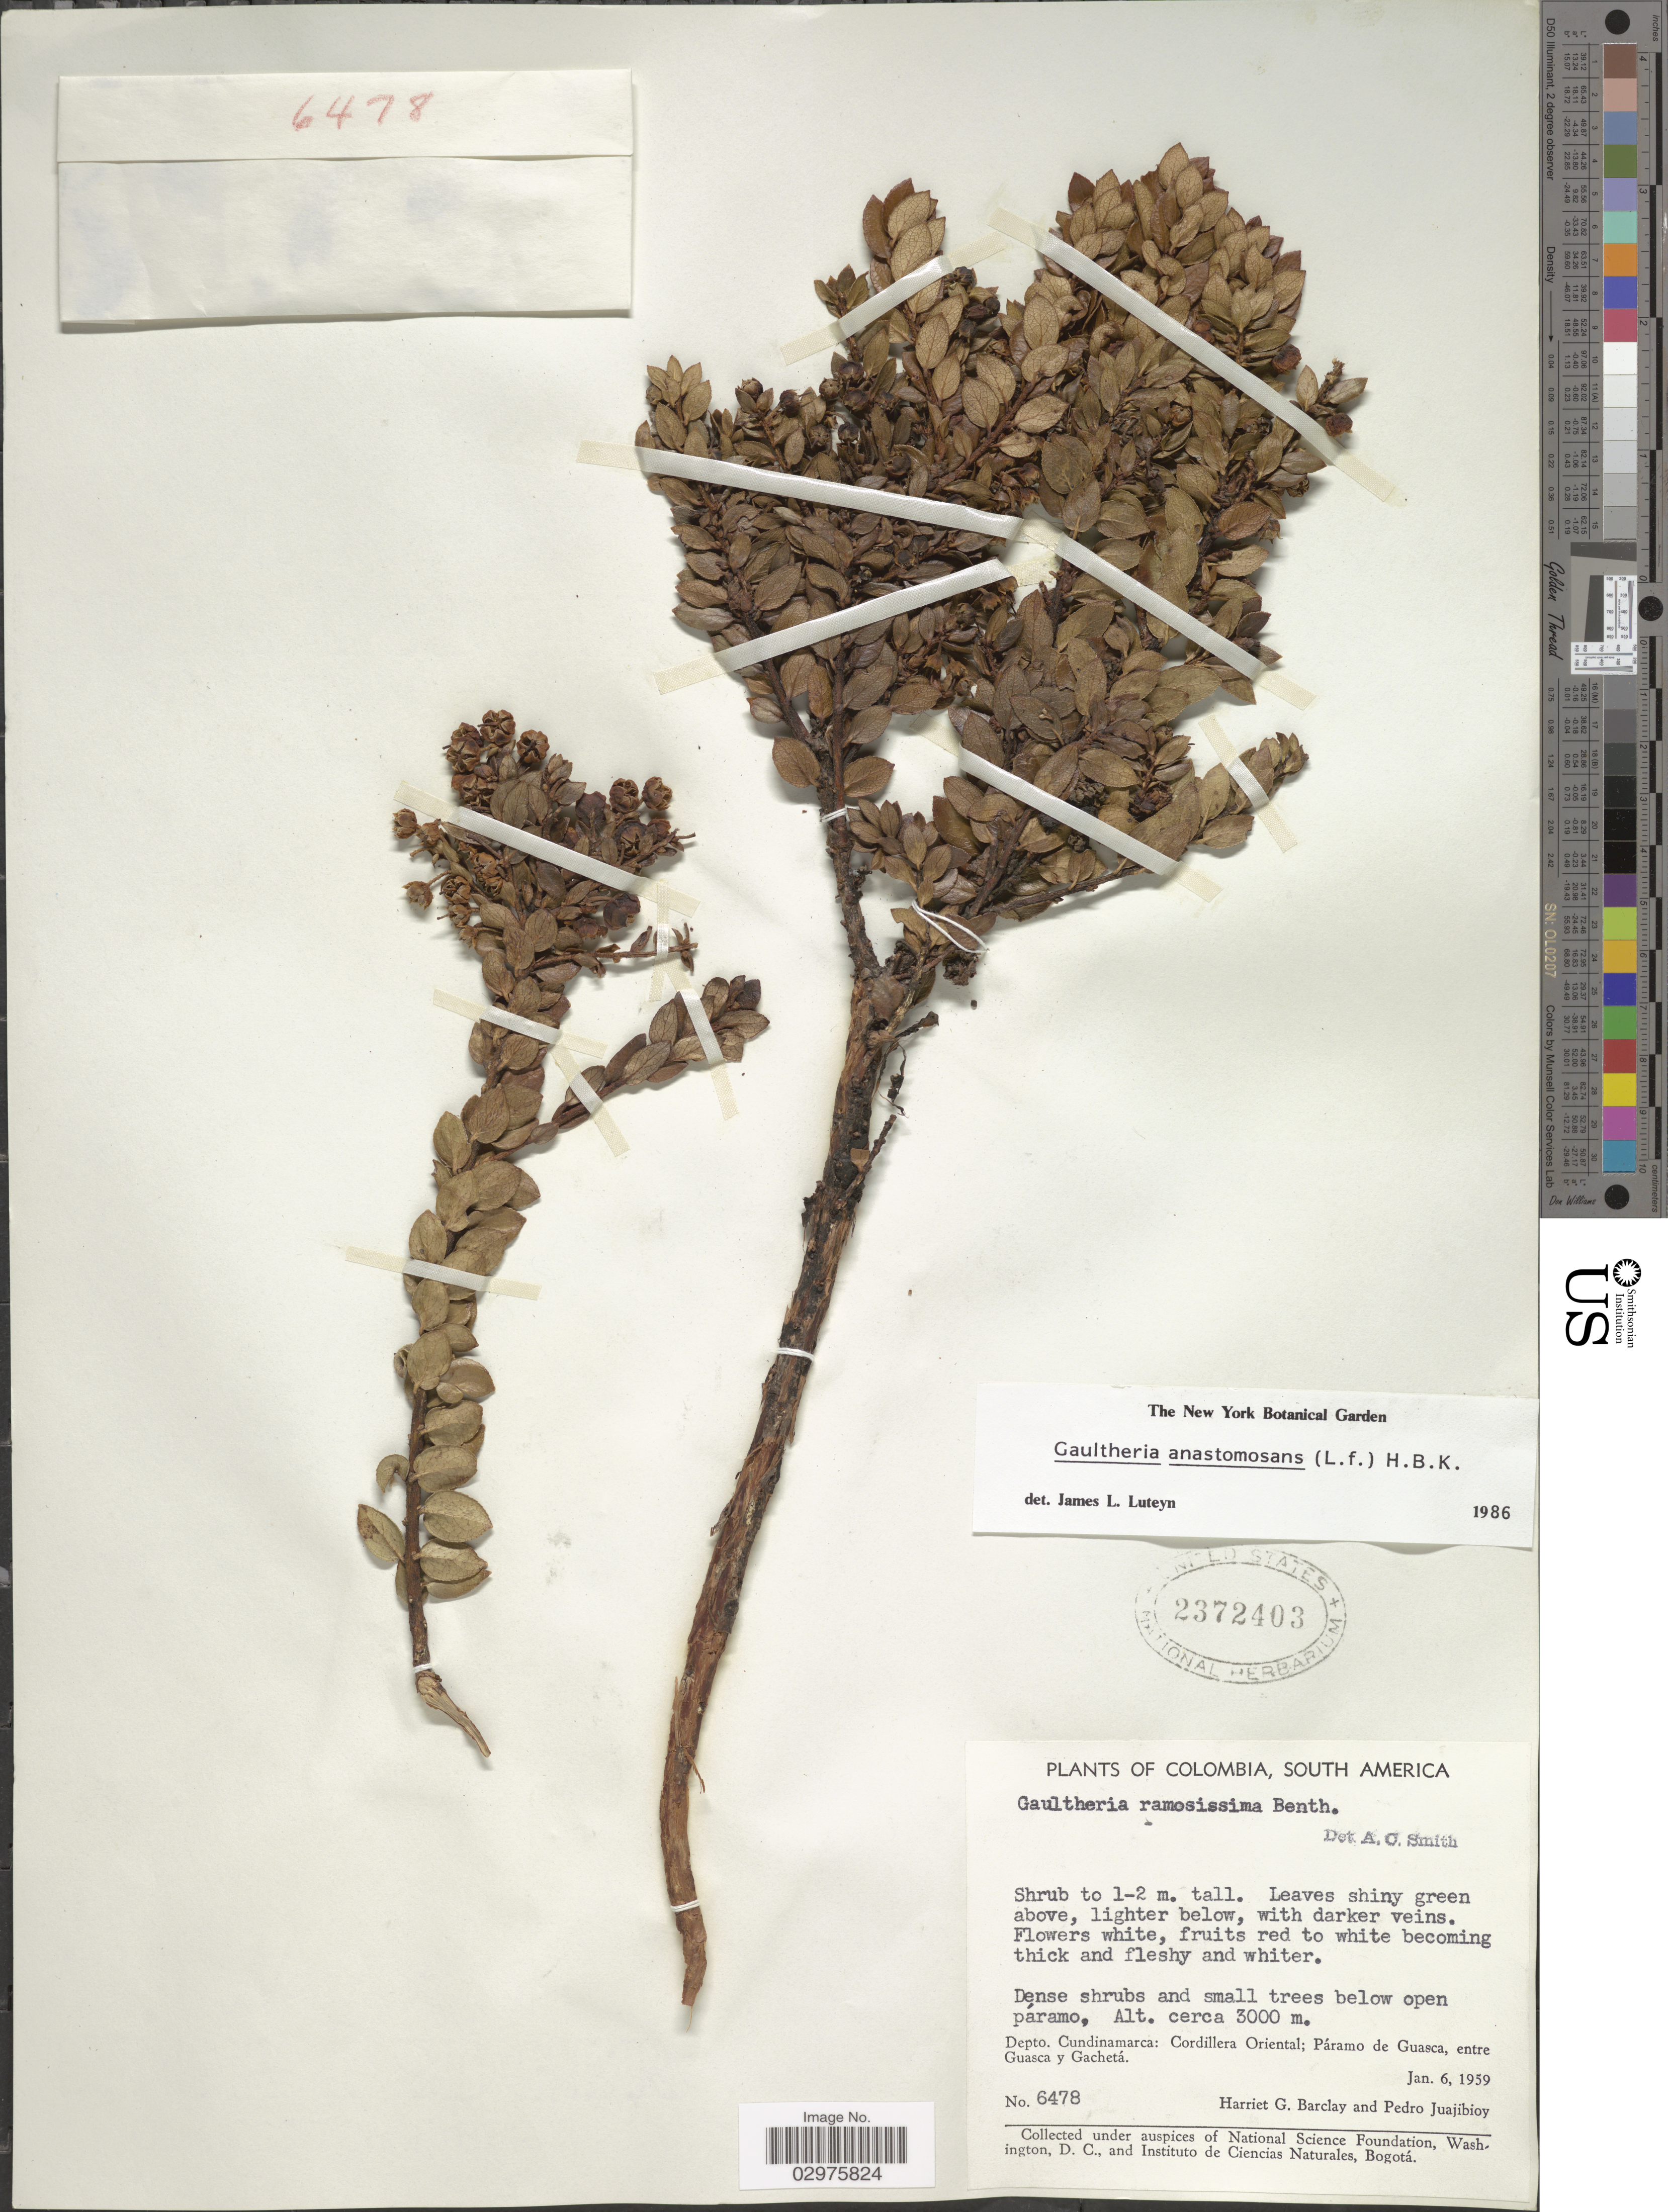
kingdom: Plantae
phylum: Tracheophyta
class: Magnoliopsida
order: Ericales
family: Ericaceae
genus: Gaultheria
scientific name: Gaultheria anastomosans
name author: (L. f.) Kunth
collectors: H. G. Barclay & P. Juajibioy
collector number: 6478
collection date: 1959-01-06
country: Colombia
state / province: Cundinamarca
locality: Depto. Cundinamarca: Cordillera Oriental; Páramo de Guasca, entre Guasca y Gachetá.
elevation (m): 3000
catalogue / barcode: US 2372403